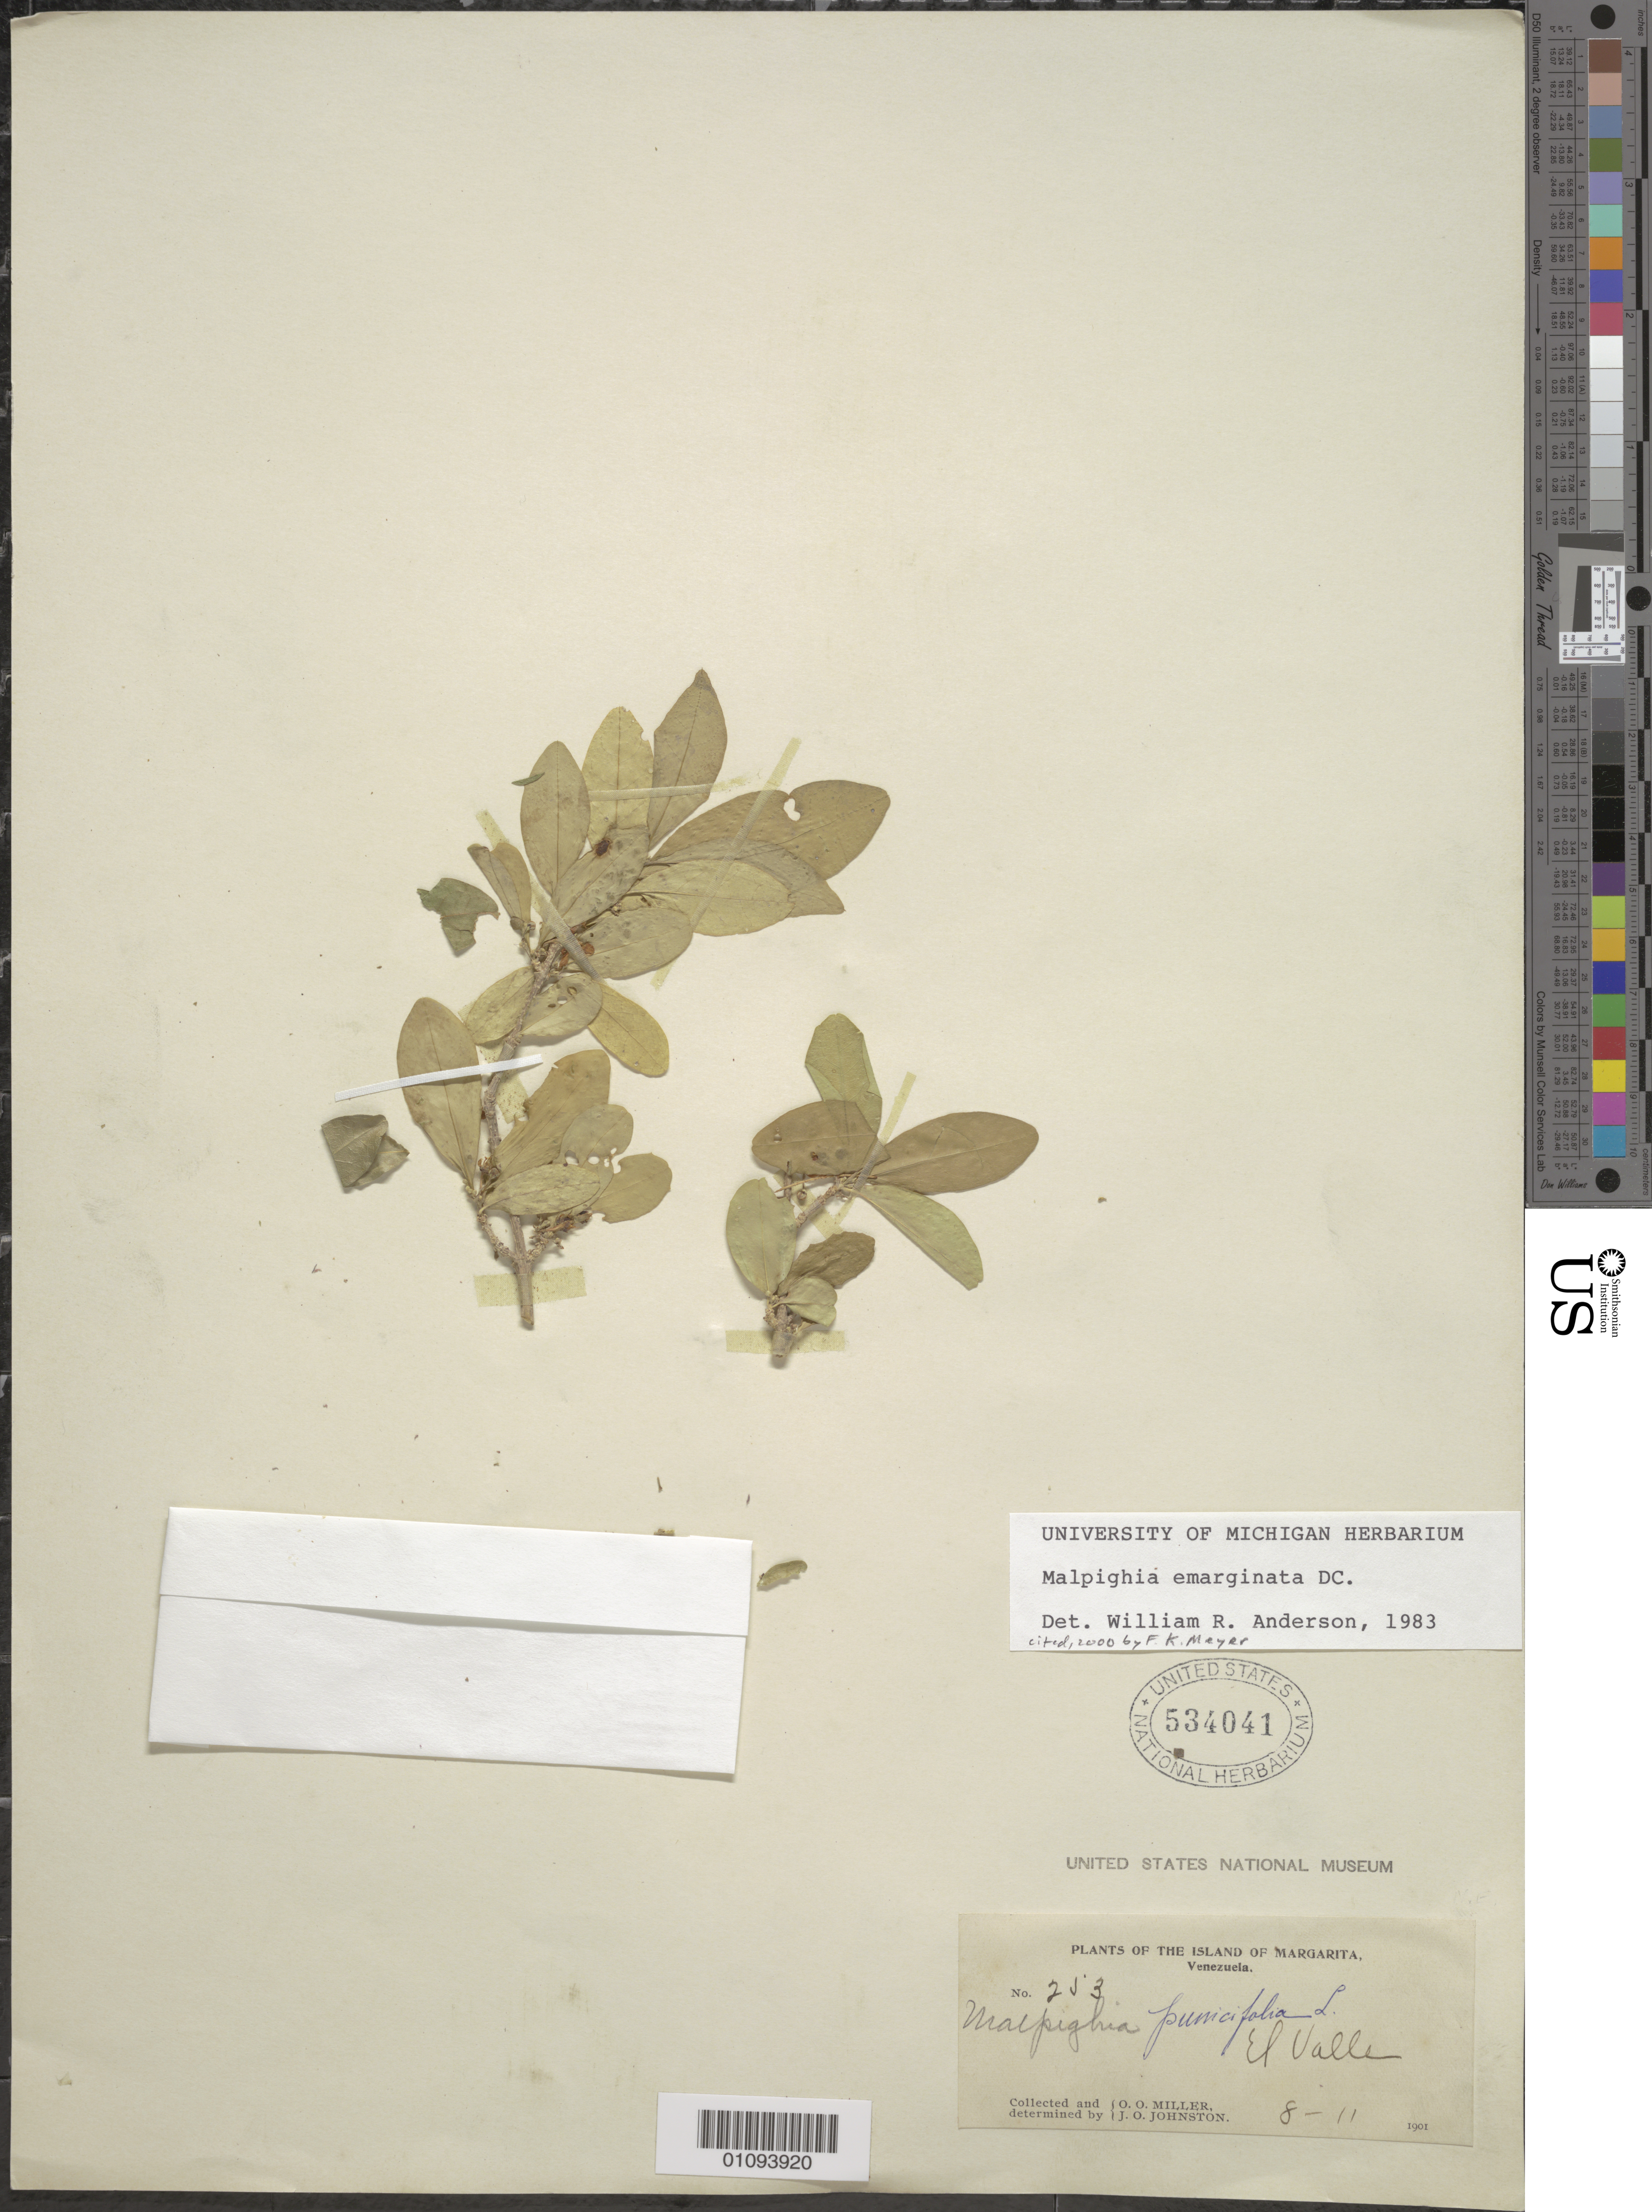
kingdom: Plantae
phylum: Tracheophyta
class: Magnoliopsida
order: Malpighiales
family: Malpighiaceae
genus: Malpighia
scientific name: Malpighia emarginata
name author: DC.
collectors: O. O. Miller & J. Johnston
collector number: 253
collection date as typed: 11 Aug 1901 or 08 Dec 1901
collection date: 1901-08-11 or 1901-12-08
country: Venezuela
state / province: Nueva Esparta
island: Margarita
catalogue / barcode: US 534041